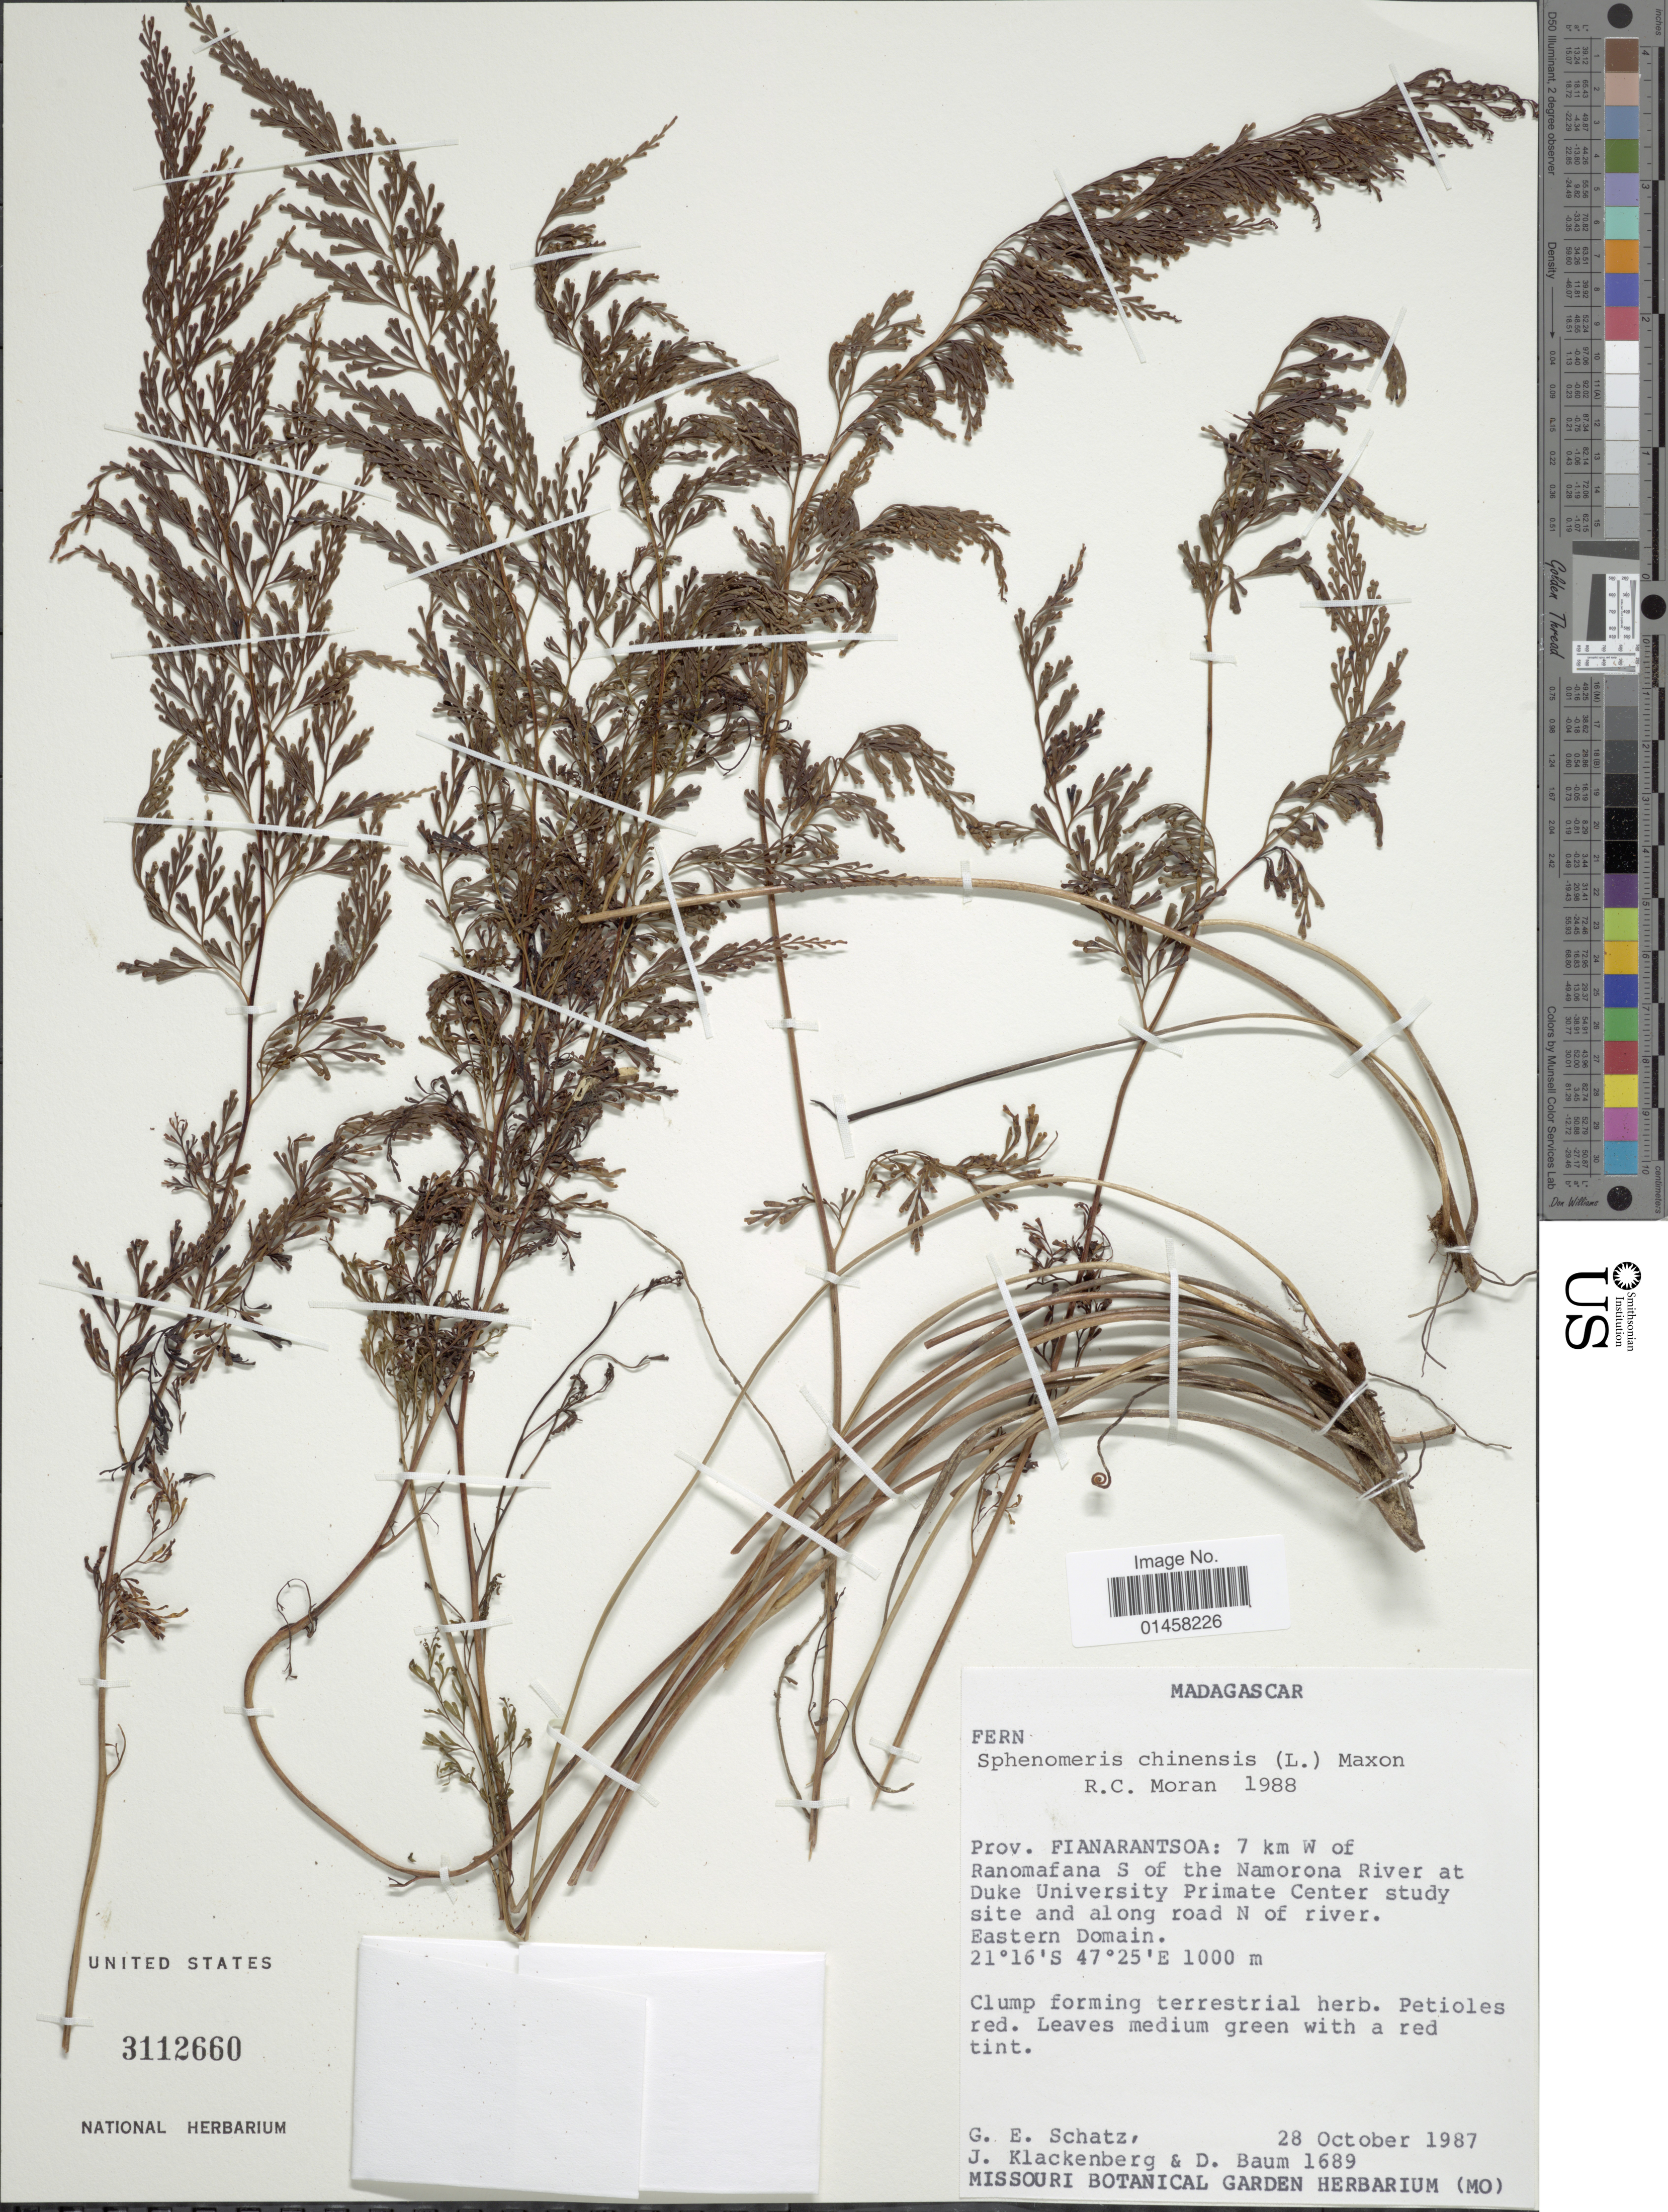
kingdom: Plantae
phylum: Tracheophyta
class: Polypodiopsida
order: Polypodiales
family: Lindsaeaceae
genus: Sphenomeris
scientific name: Sphenomeris chinensis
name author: (L.) Maxon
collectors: G. Schatz, J. Klackenberg & D. Baum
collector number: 1689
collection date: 1987-10-28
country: Madagascar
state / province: Vatovavy Fitovinany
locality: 7 km W of Ranomafana S of the Namorona River at Duke University Primate Center study site and along road N of river. Eastern Domain.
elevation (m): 1000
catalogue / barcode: US 3112660